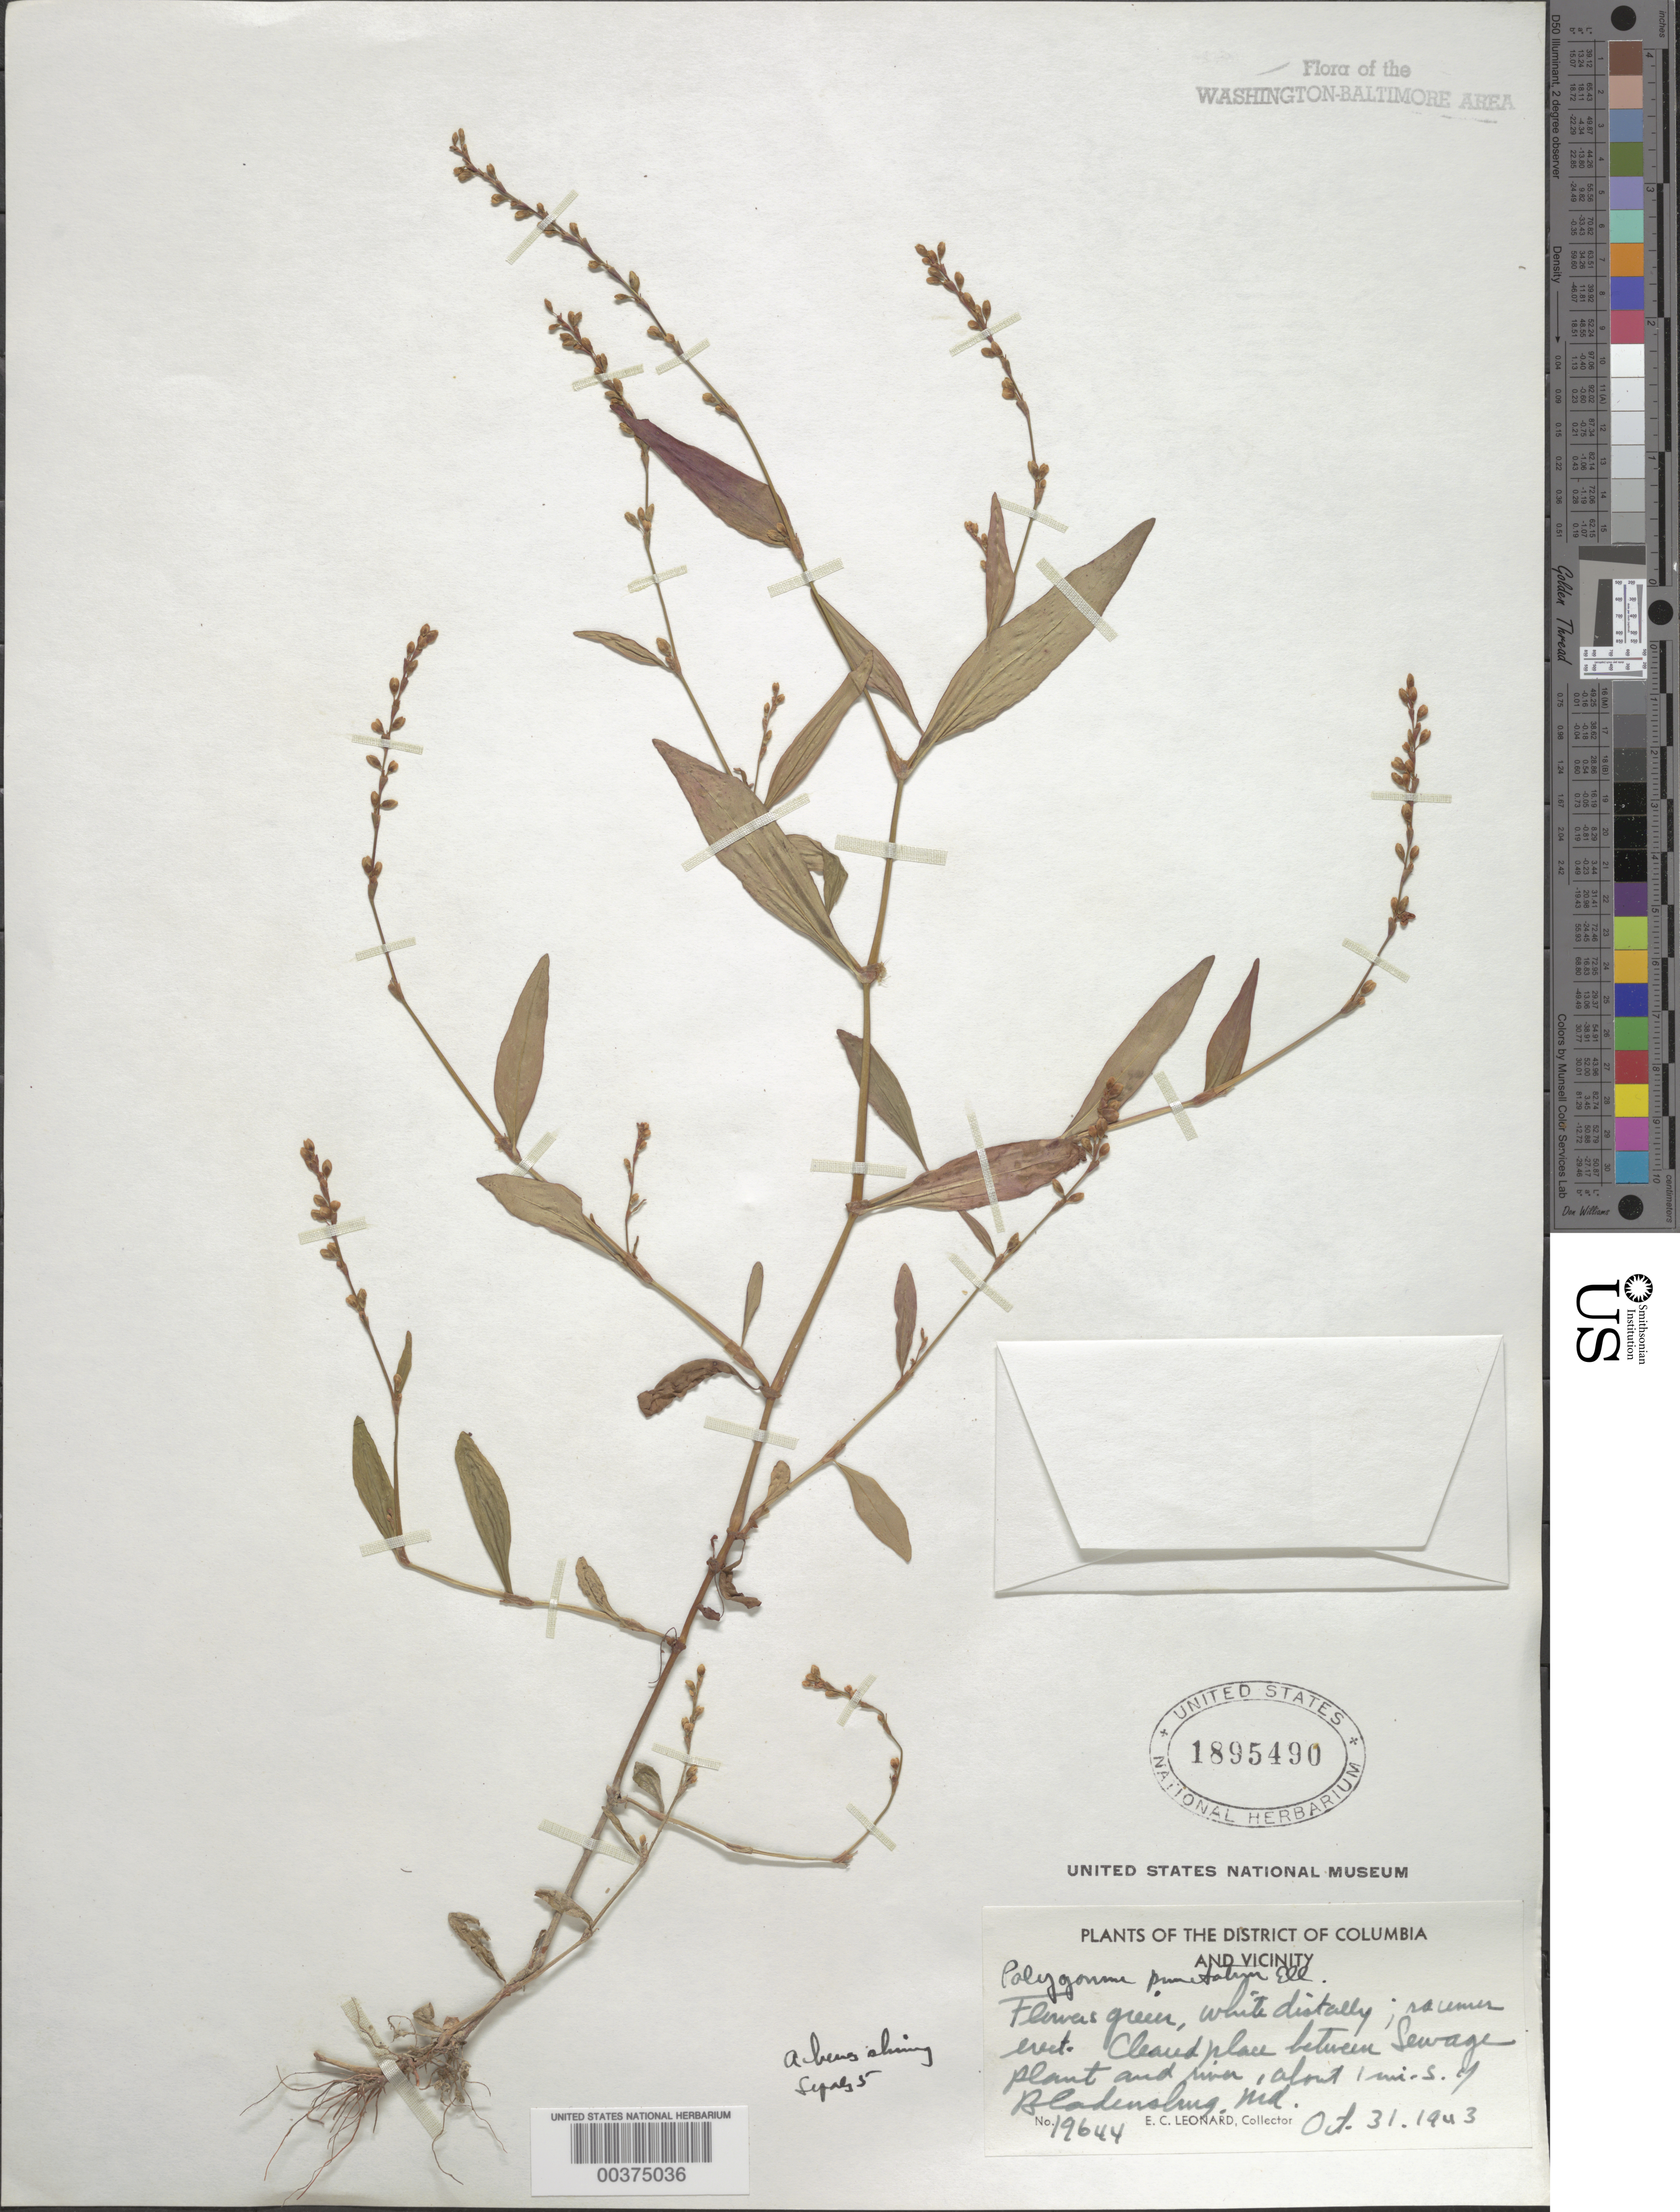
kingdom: Plantae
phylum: Tracheophyta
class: Magnoliopsida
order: Caryophyllales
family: Polygonaceae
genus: Persicaria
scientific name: Persicaria punctata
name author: (Elliott) Small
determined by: Atha, D. E.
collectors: E. C. Leonard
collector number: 19644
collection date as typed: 31 Oct 1943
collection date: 1943-10-31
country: United States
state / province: Maryland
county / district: Prince George's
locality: Between Sewage Plant and River, south of Bladensburg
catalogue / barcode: US 1895490